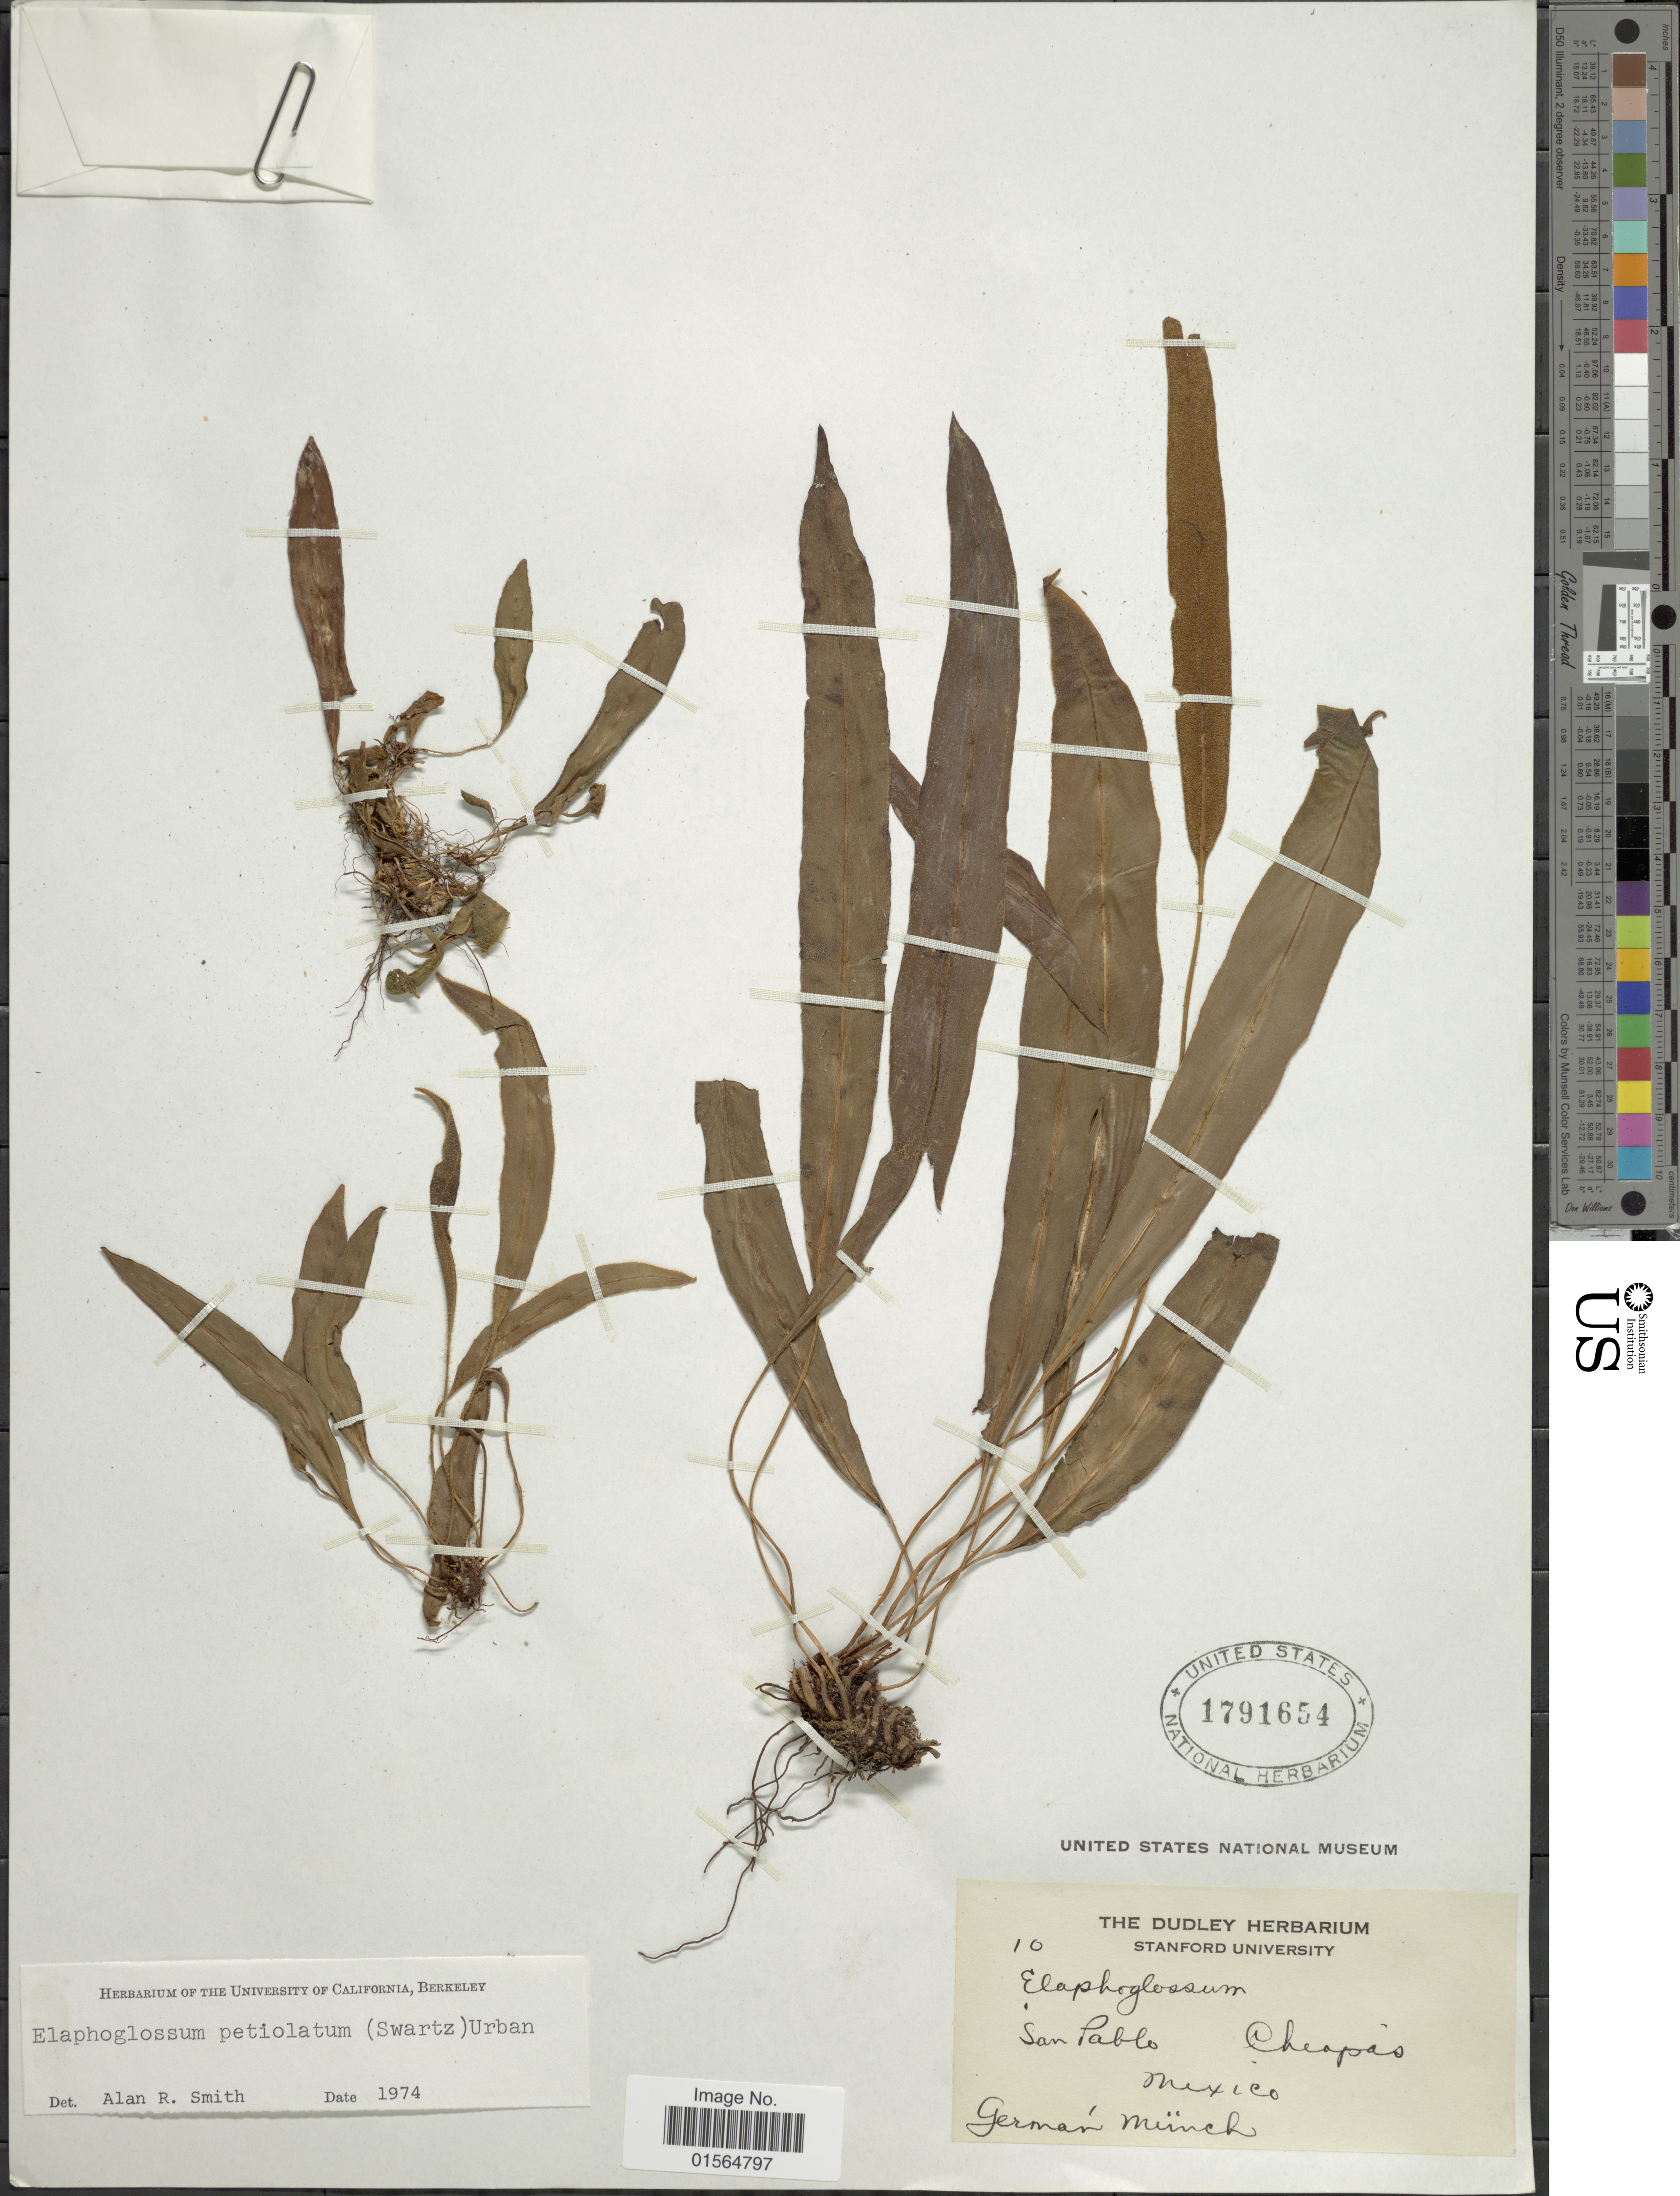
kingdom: Plantae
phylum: Tracheophyta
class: Polypodiopsida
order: Polypodiales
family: Dryopteridaceae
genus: Elaphoglossum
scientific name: Elaphoglossum petiolatum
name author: (Sw.) Urb.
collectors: G. Munch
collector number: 10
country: Mexico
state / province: Chiapas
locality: San Pablo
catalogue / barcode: US 1791654